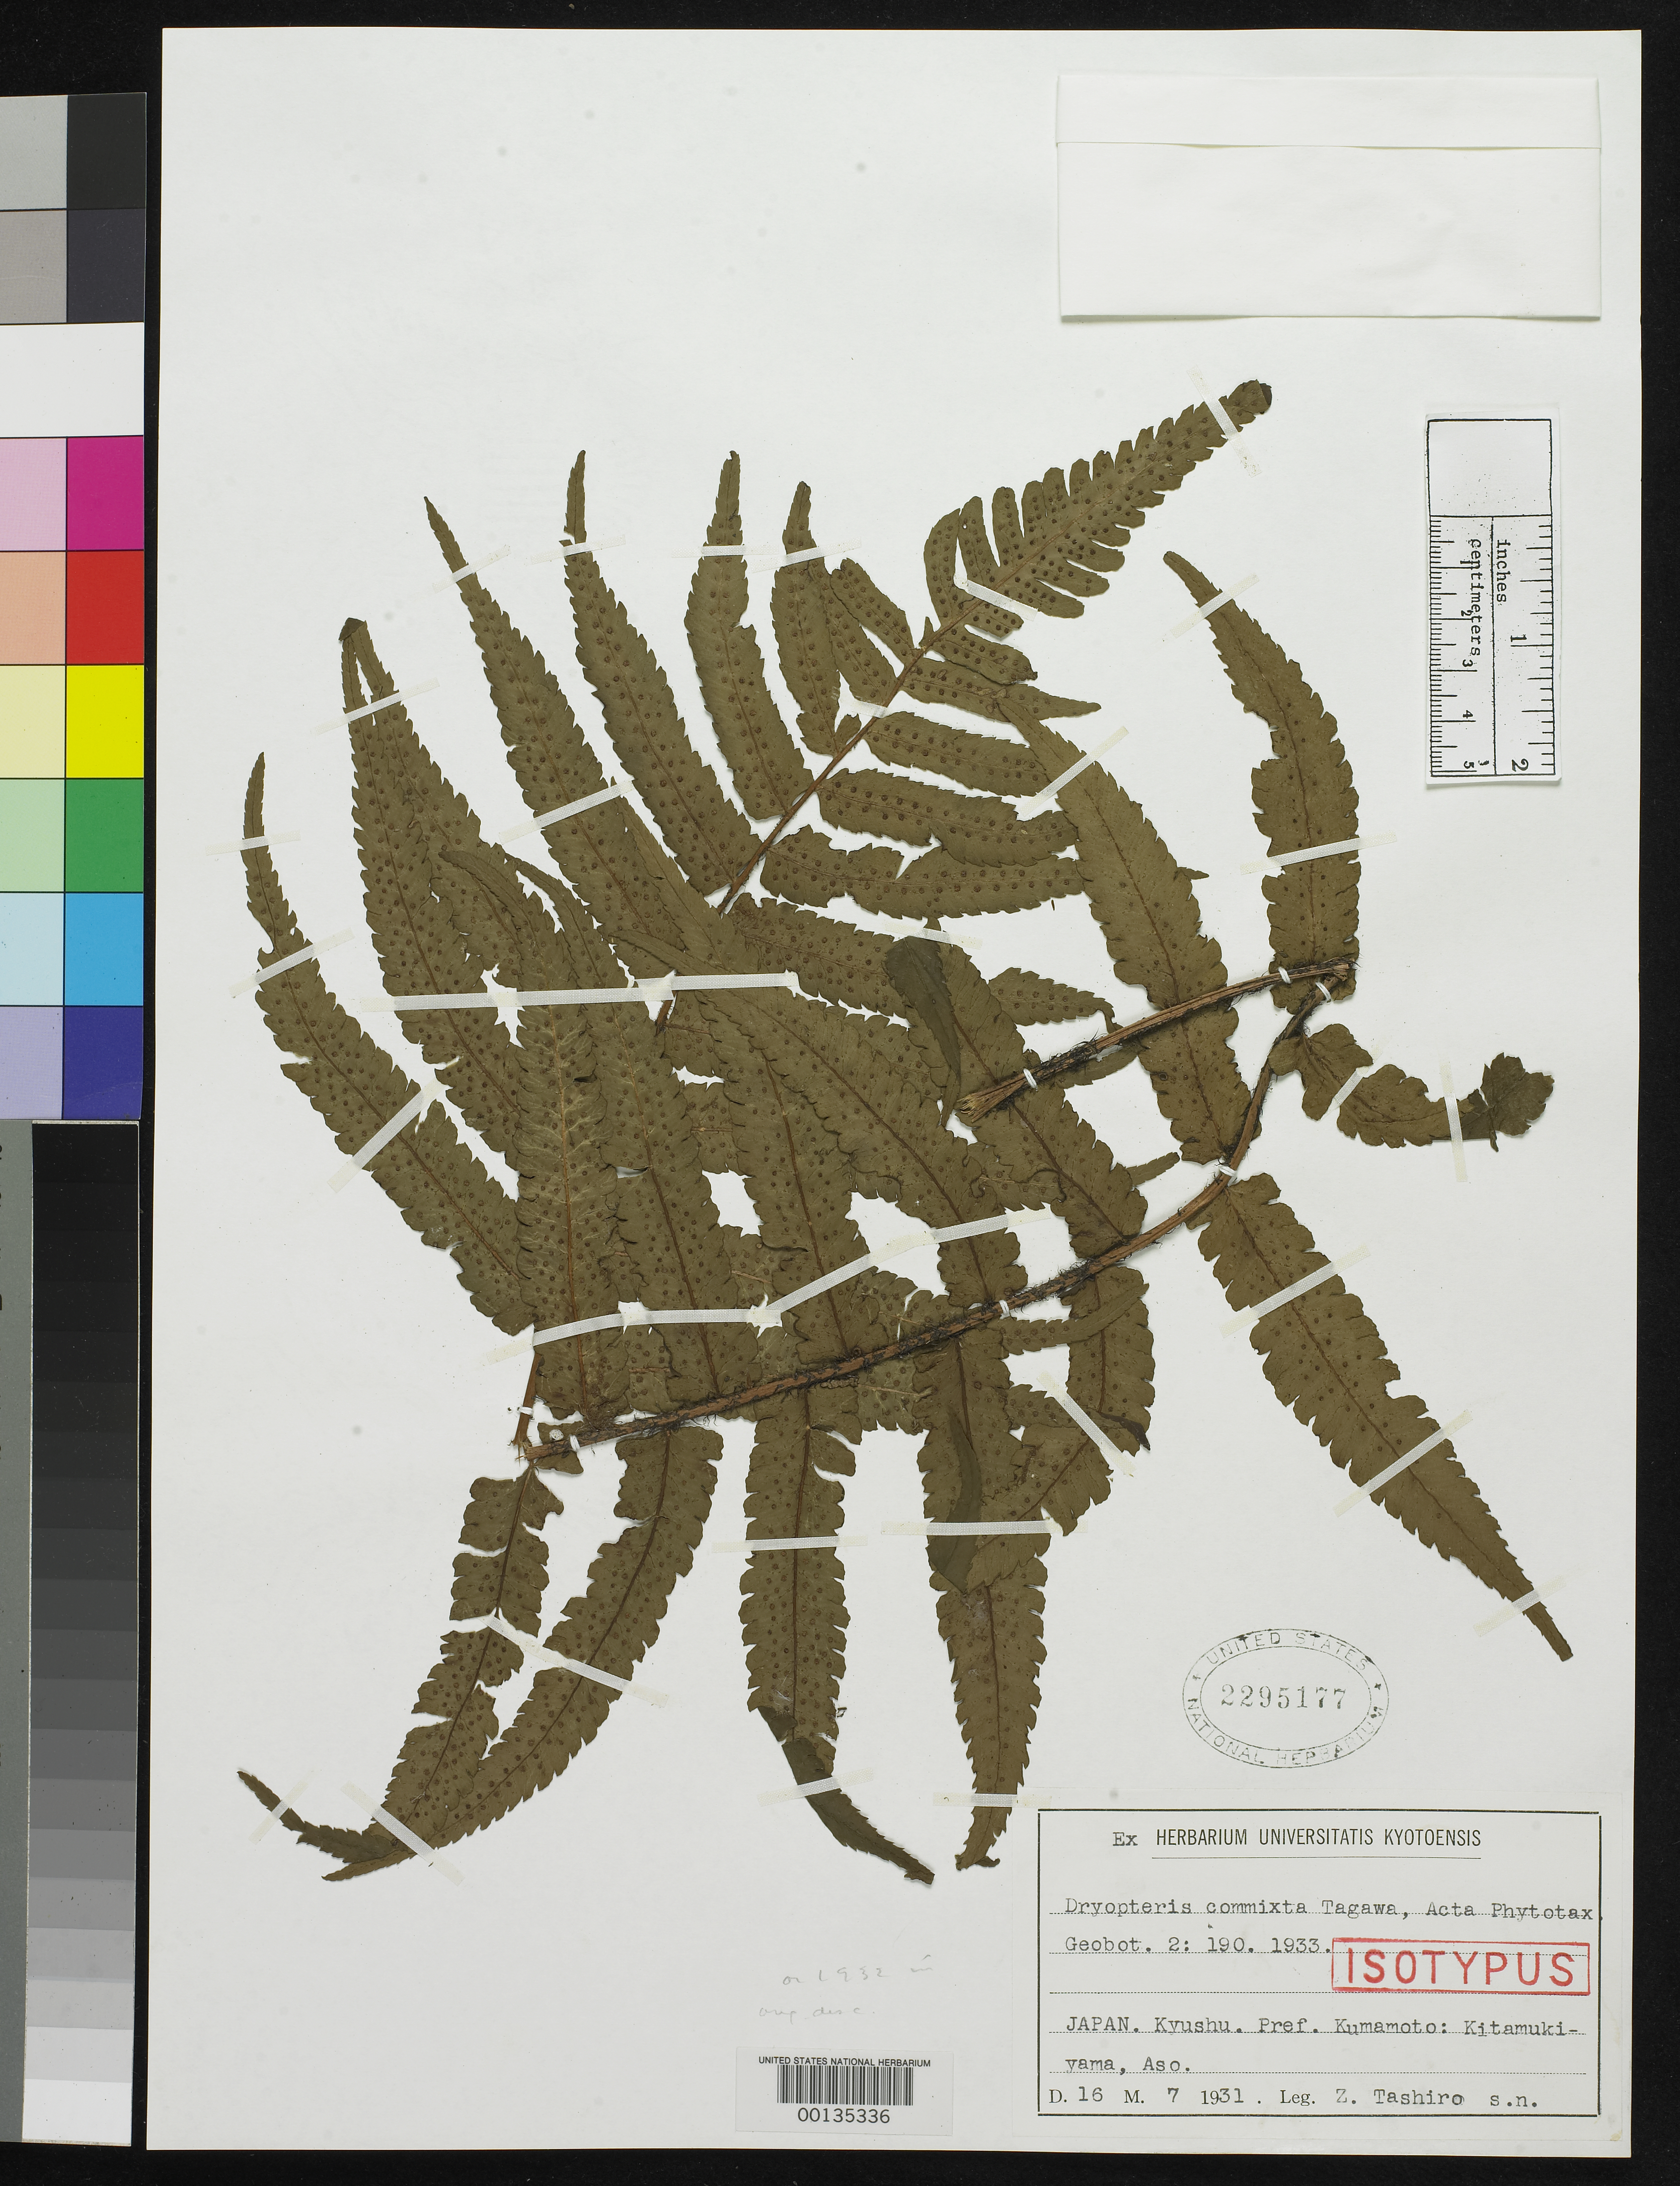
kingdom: Plantae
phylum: Tracheophyta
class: Polypodiopsida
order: Polypodiales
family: Dryopteridaceae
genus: Dryopteris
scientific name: Dryopteris commixta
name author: Tagawa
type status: Isotype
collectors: -. Tashiro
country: Japan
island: Honshu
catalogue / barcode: US 2295177